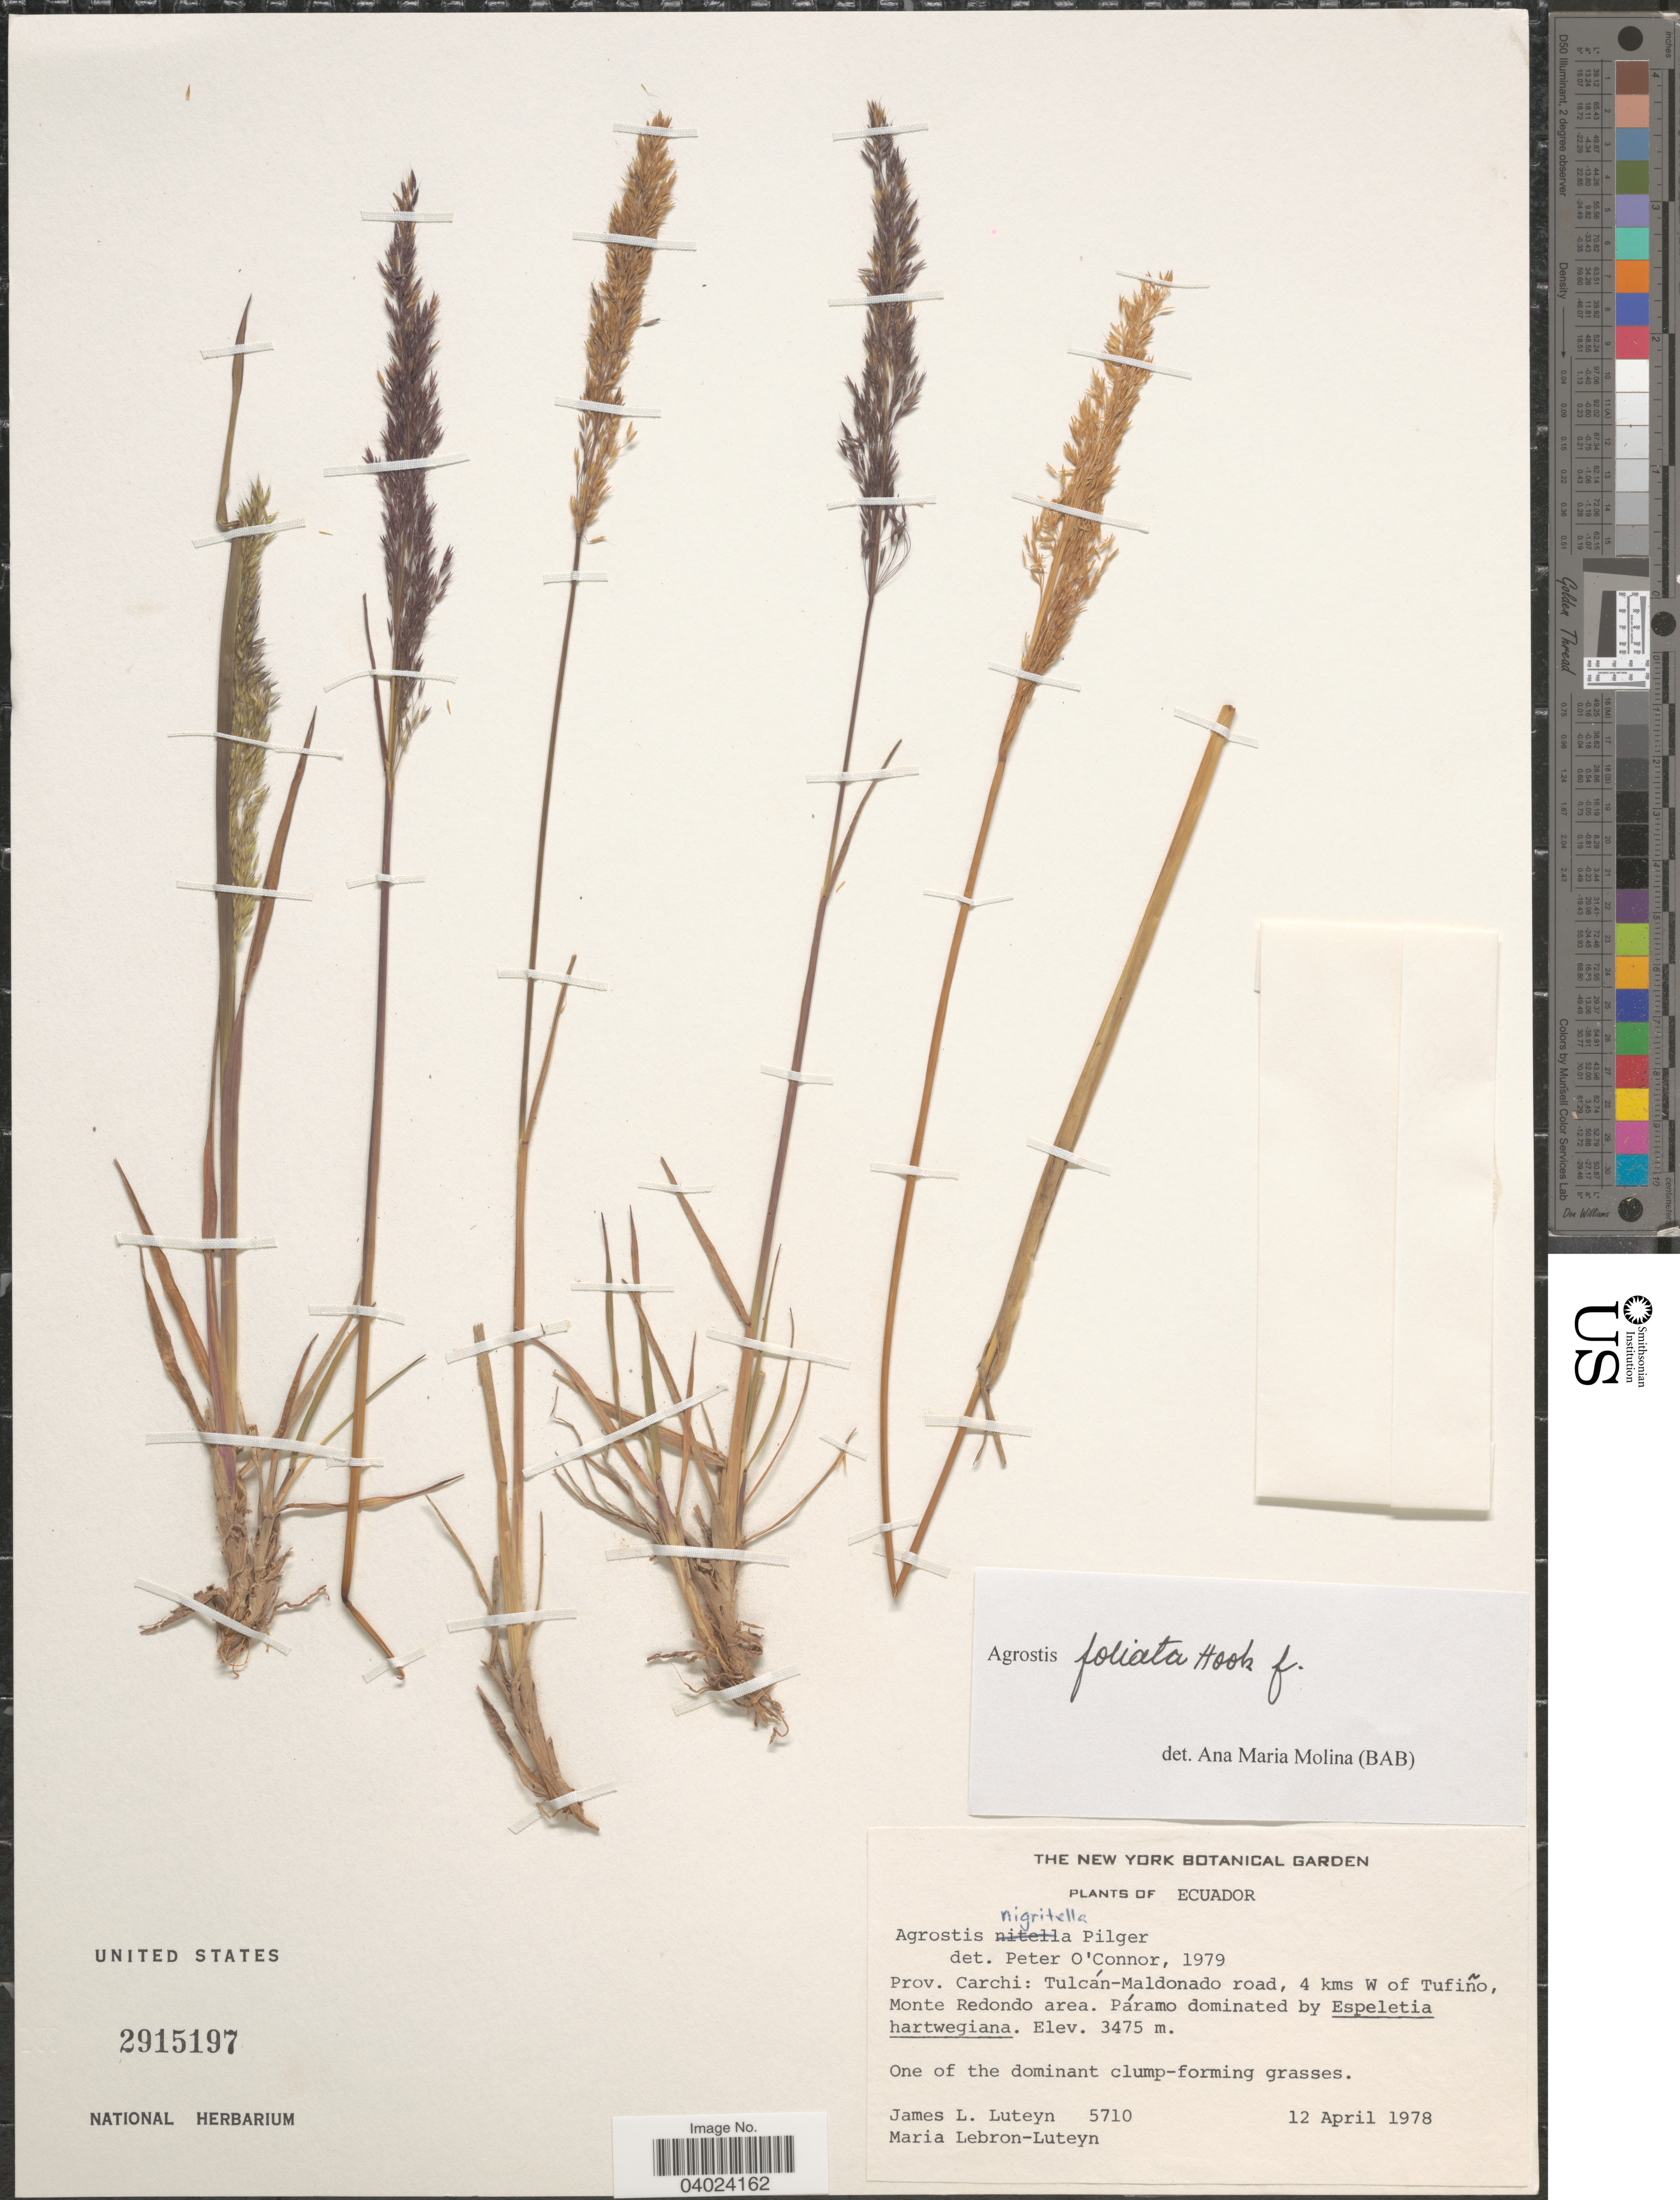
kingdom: Plantae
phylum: Tracheophyta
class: Liliopsida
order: Poales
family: Poaceae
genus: Agrostis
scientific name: Agrostis foliata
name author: Hook. f.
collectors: J. L. Luteyn & M. L. Lebrón-Luteyn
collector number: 5710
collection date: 1978-04-12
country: Ecuador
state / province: Carchi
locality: Tulcán-Maldonado road, 4 kms W of Tufiño, Monte Redondo area.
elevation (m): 3475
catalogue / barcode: US 2915197